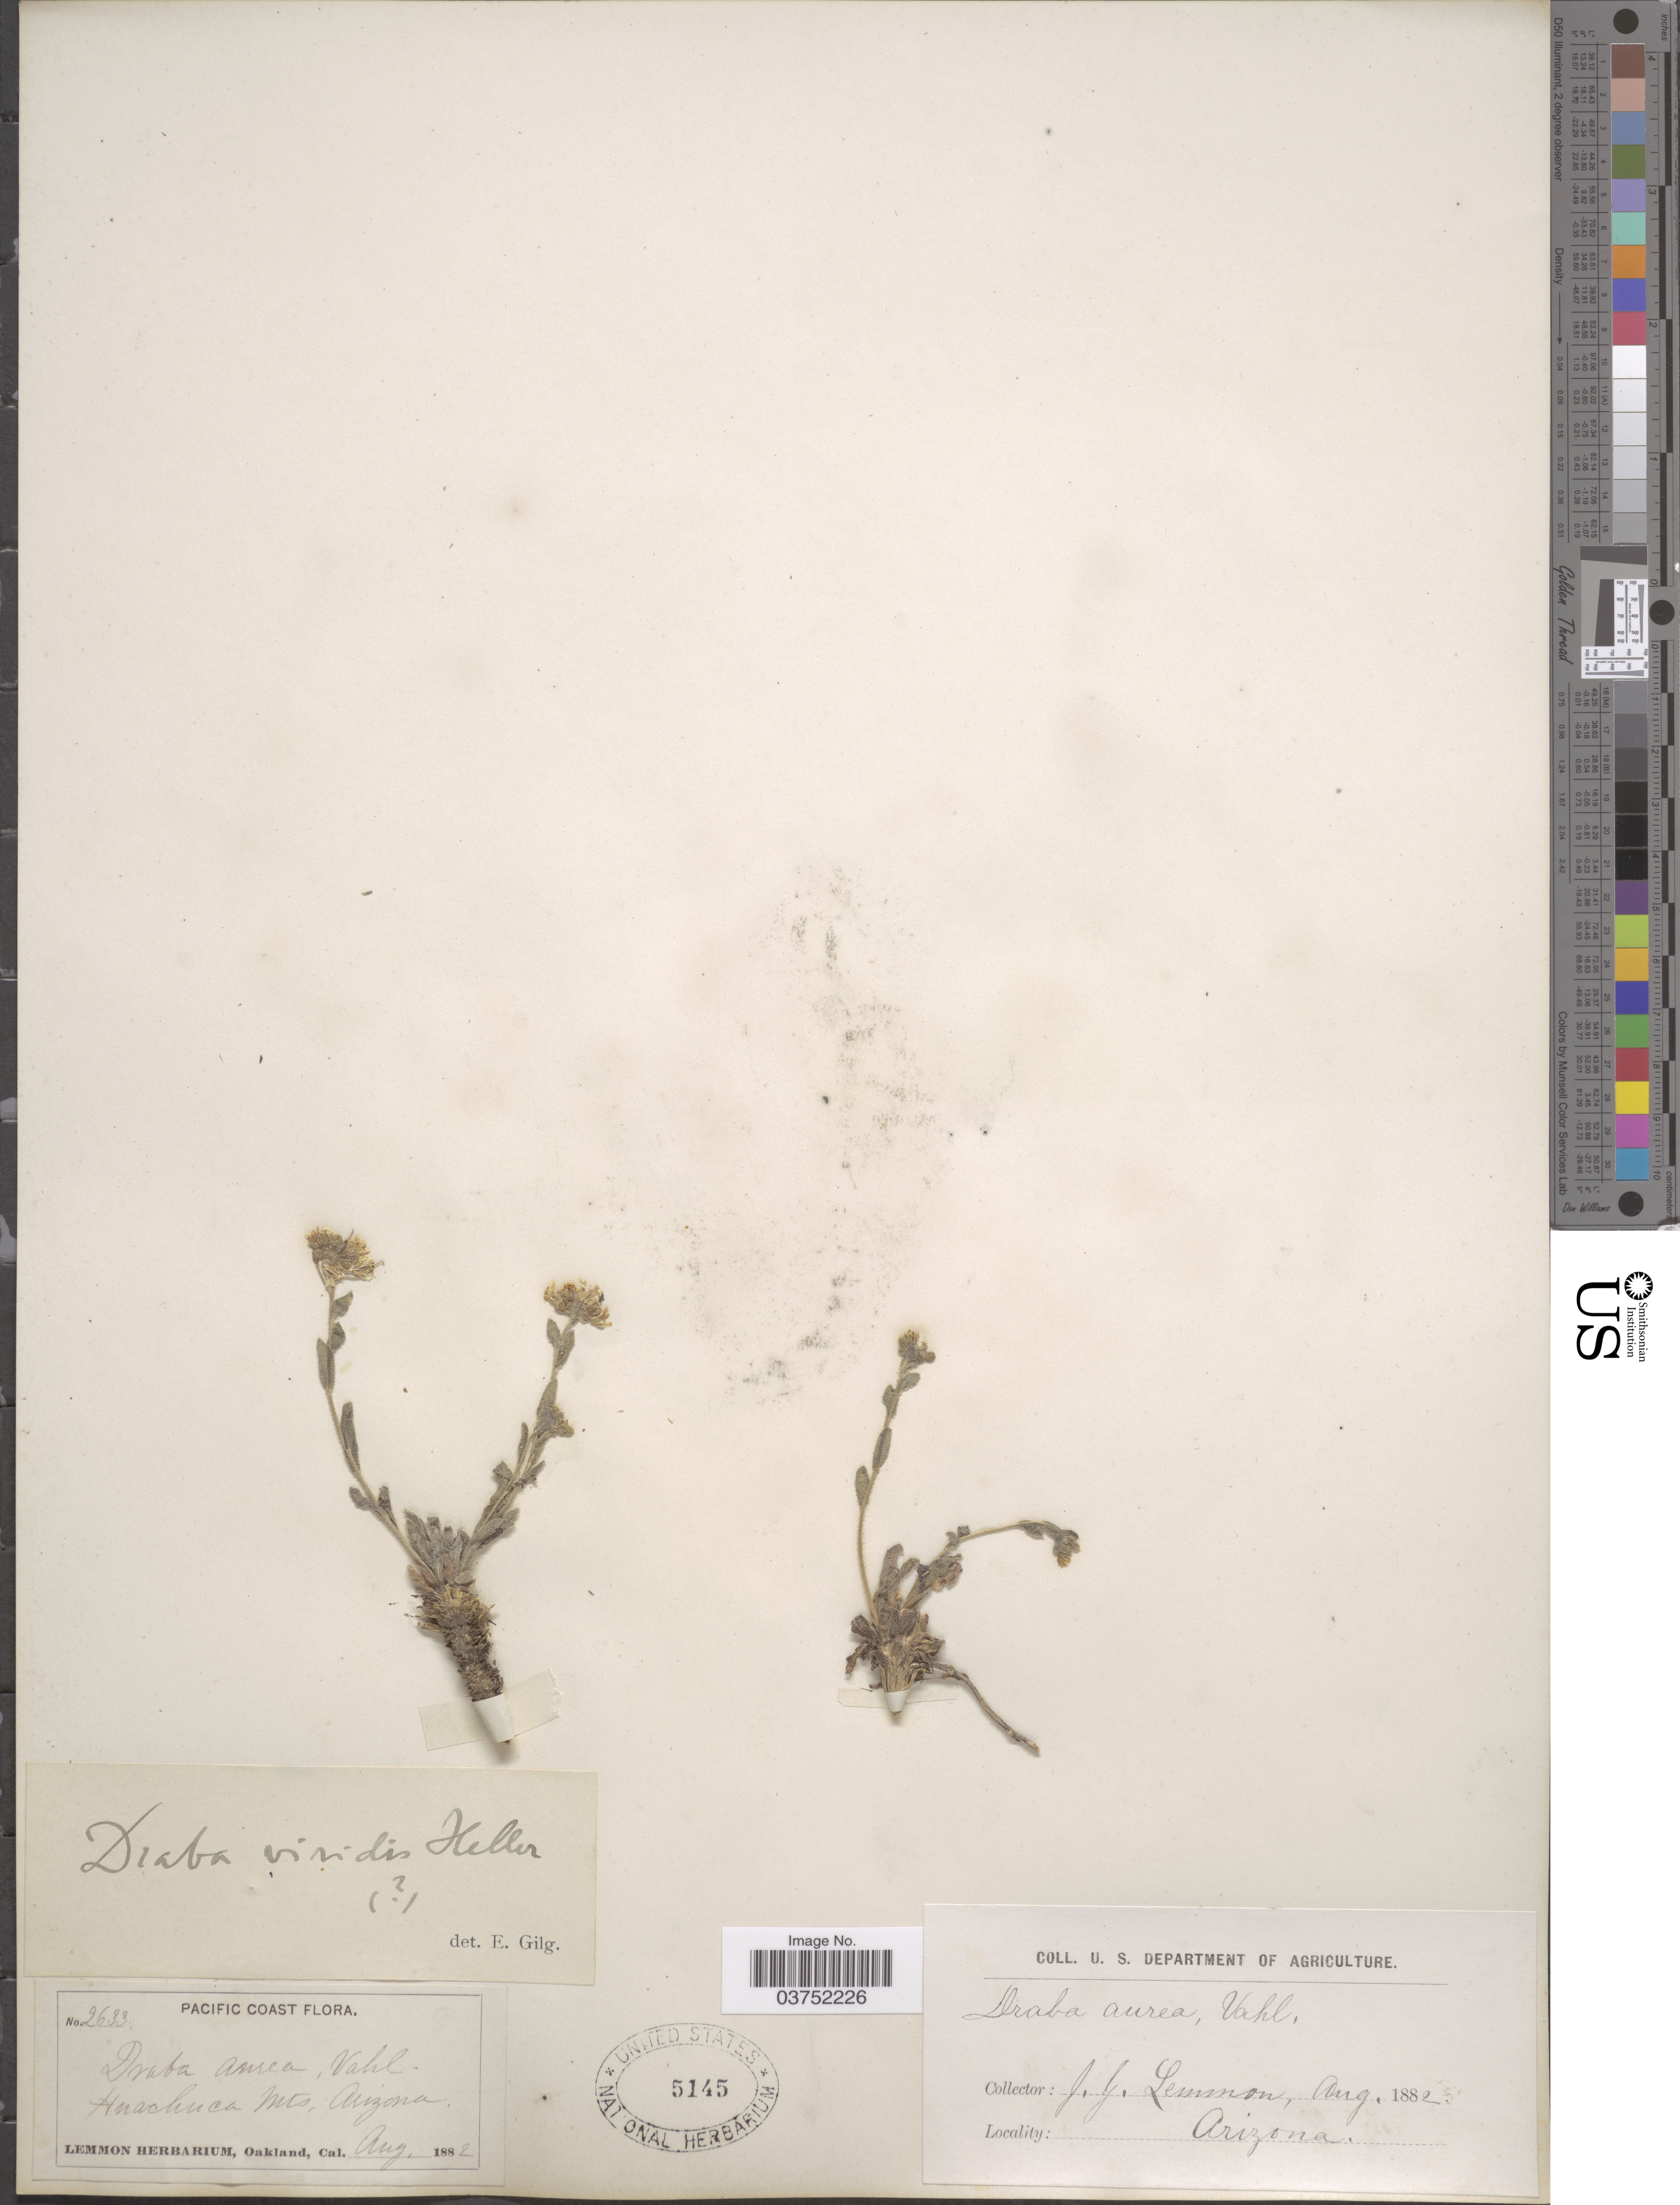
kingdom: Plantae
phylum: Tracheophyta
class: Magnoliopsida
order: Brassicales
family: Brassicaceae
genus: Draba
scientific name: Draba petrophila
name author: Greene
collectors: J. Lemmon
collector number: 2633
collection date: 1882-08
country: United States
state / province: Arizona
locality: Pacific Coast. Huachuca Mts.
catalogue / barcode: US 5145